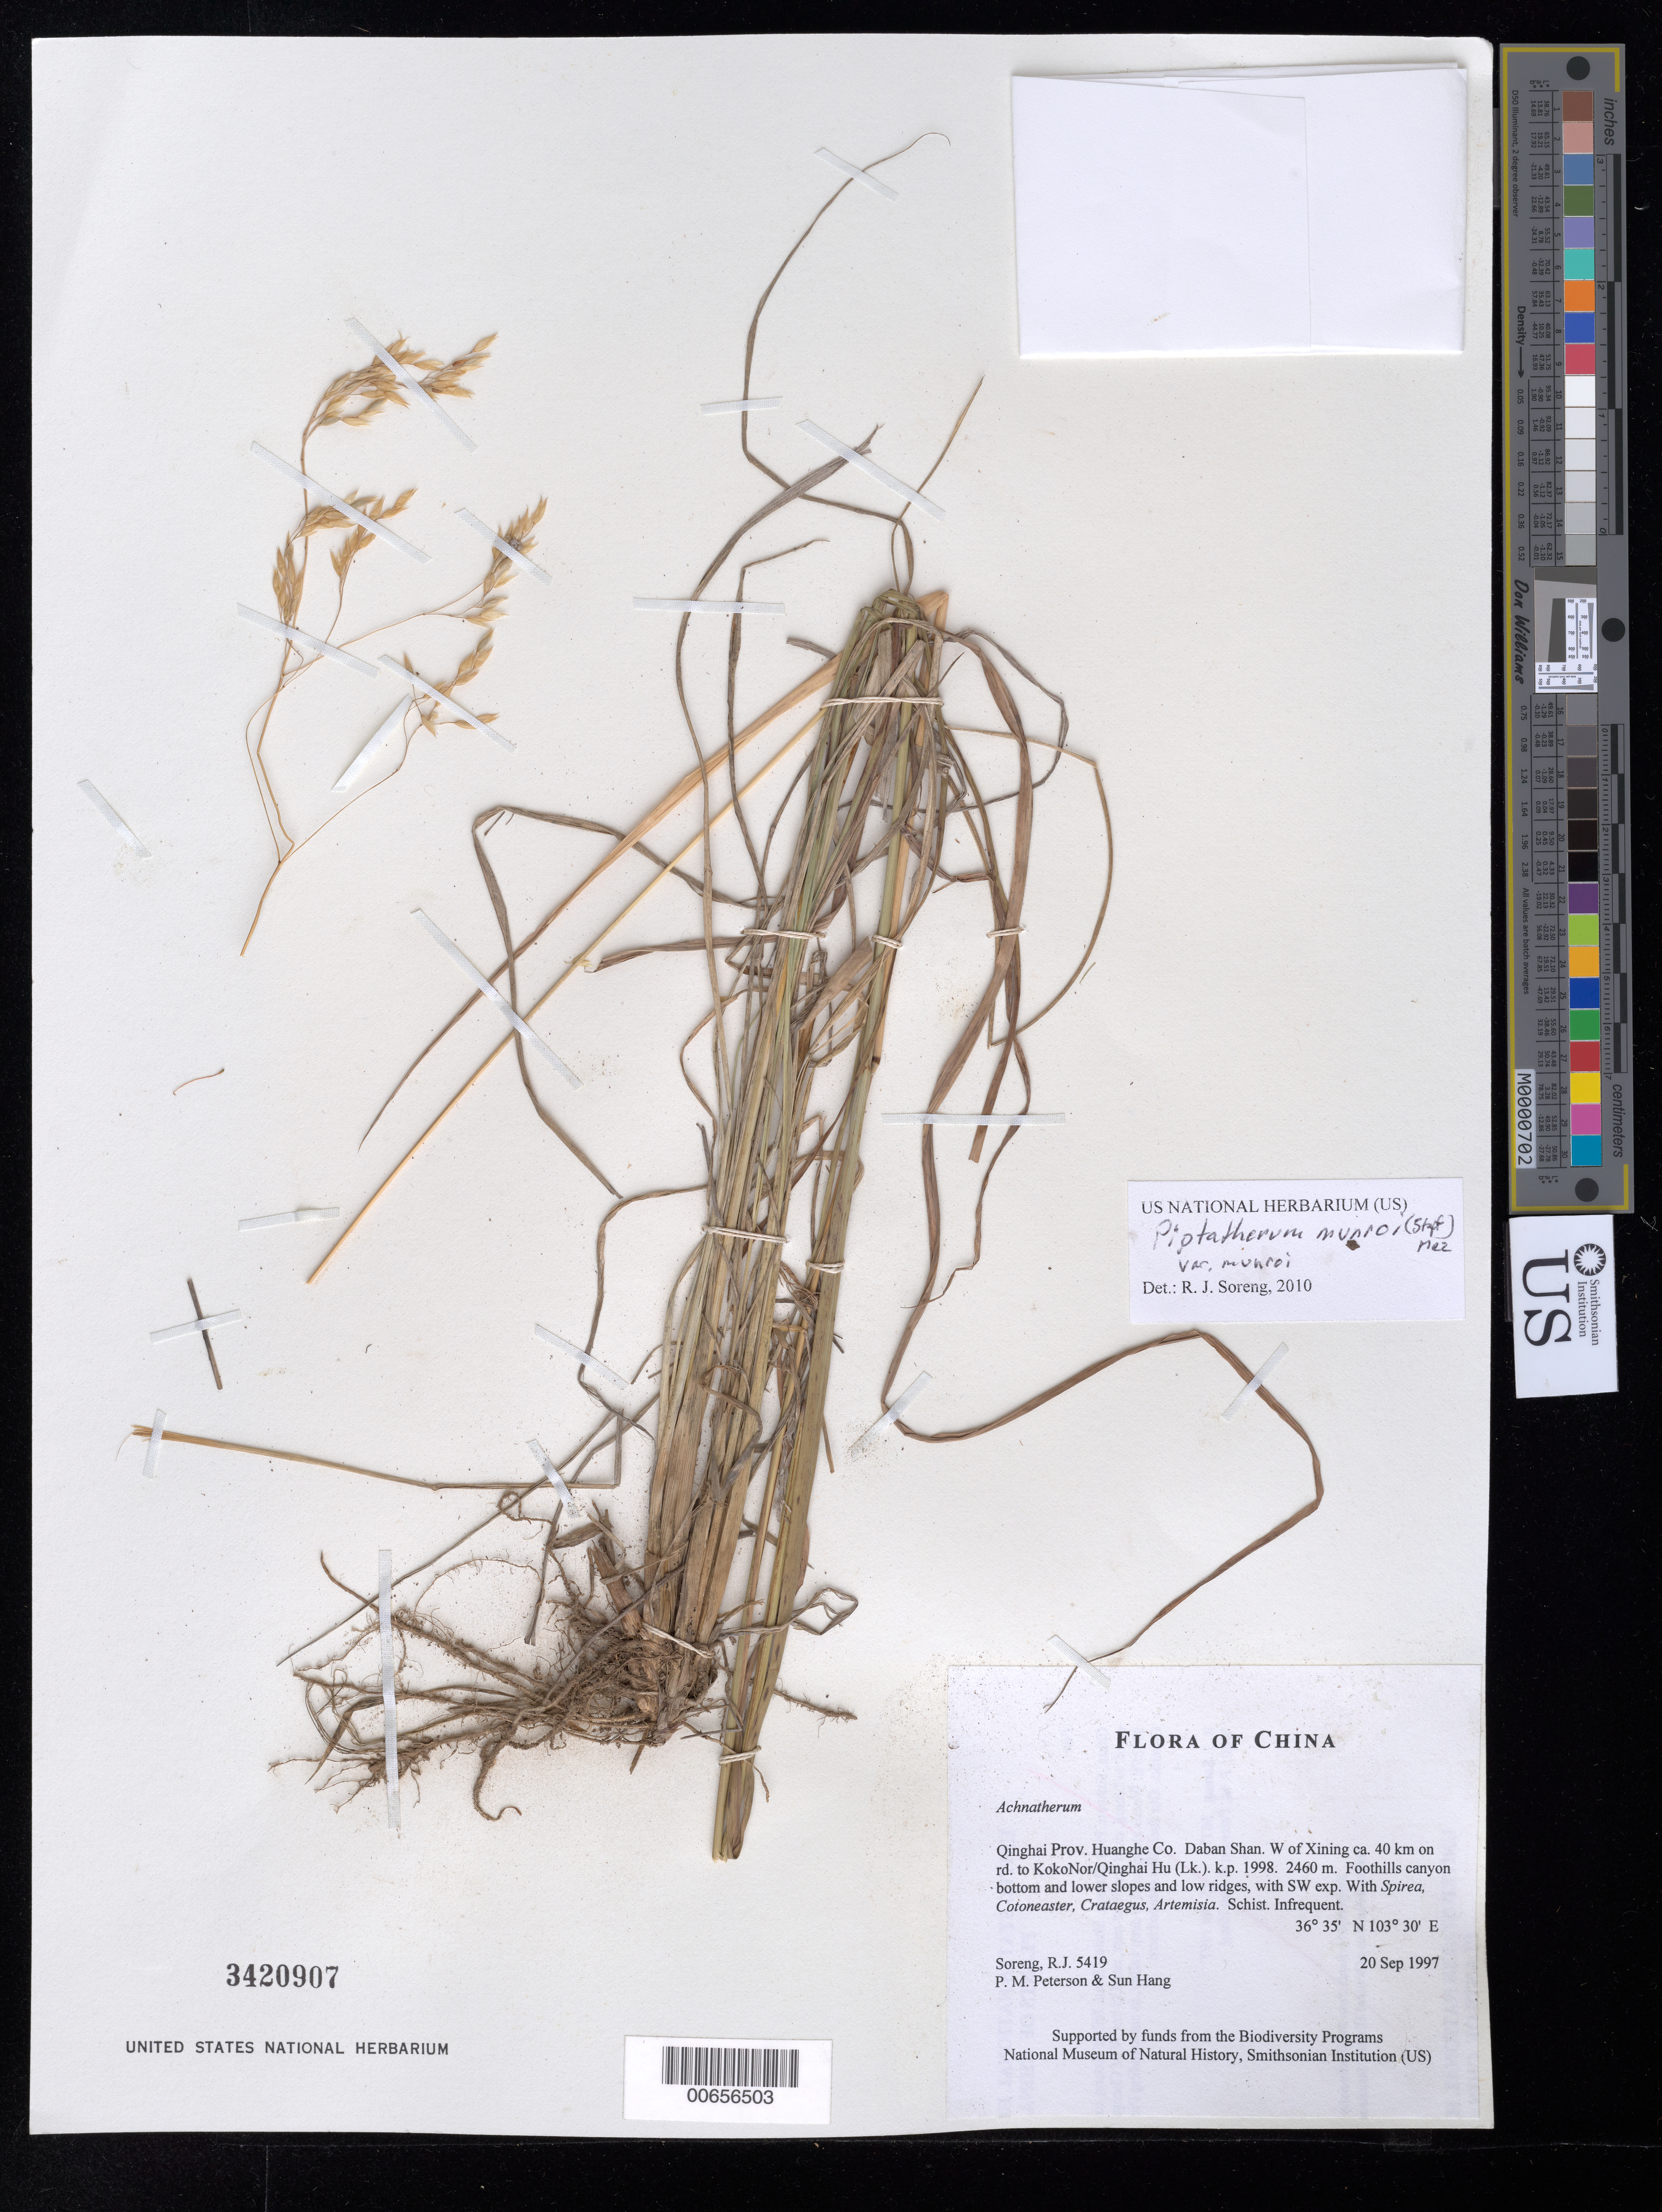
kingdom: Plantae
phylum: Tracheophyta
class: Liliopsida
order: Poales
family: Poaceae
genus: Piptatherum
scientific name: Piptatherum munroi var. munroi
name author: (Stapf) Mez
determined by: Soreng, Robert J., Research Associate (BOT), Smithsonian Institution - National Museum of Natural History (UNITED STATES)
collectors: R. J. Soreng, P. M. Peterson & Sun Hang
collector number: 5419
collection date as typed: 20 Sep 1997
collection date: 1997-09-20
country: China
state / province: Qinghai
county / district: Huanghe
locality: Daban Shan. W of Xining ca. 40 km on rd. to KokoNor/Qinghai Hu (Lk.). k.p. 1998.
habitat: Foothills canyon bottom and lower slopes and low ridges, with SW exp. With Spirea, Cotoneaster, Crataegus, Artemisia. Schist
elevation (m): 2460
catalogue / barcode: US 3420907